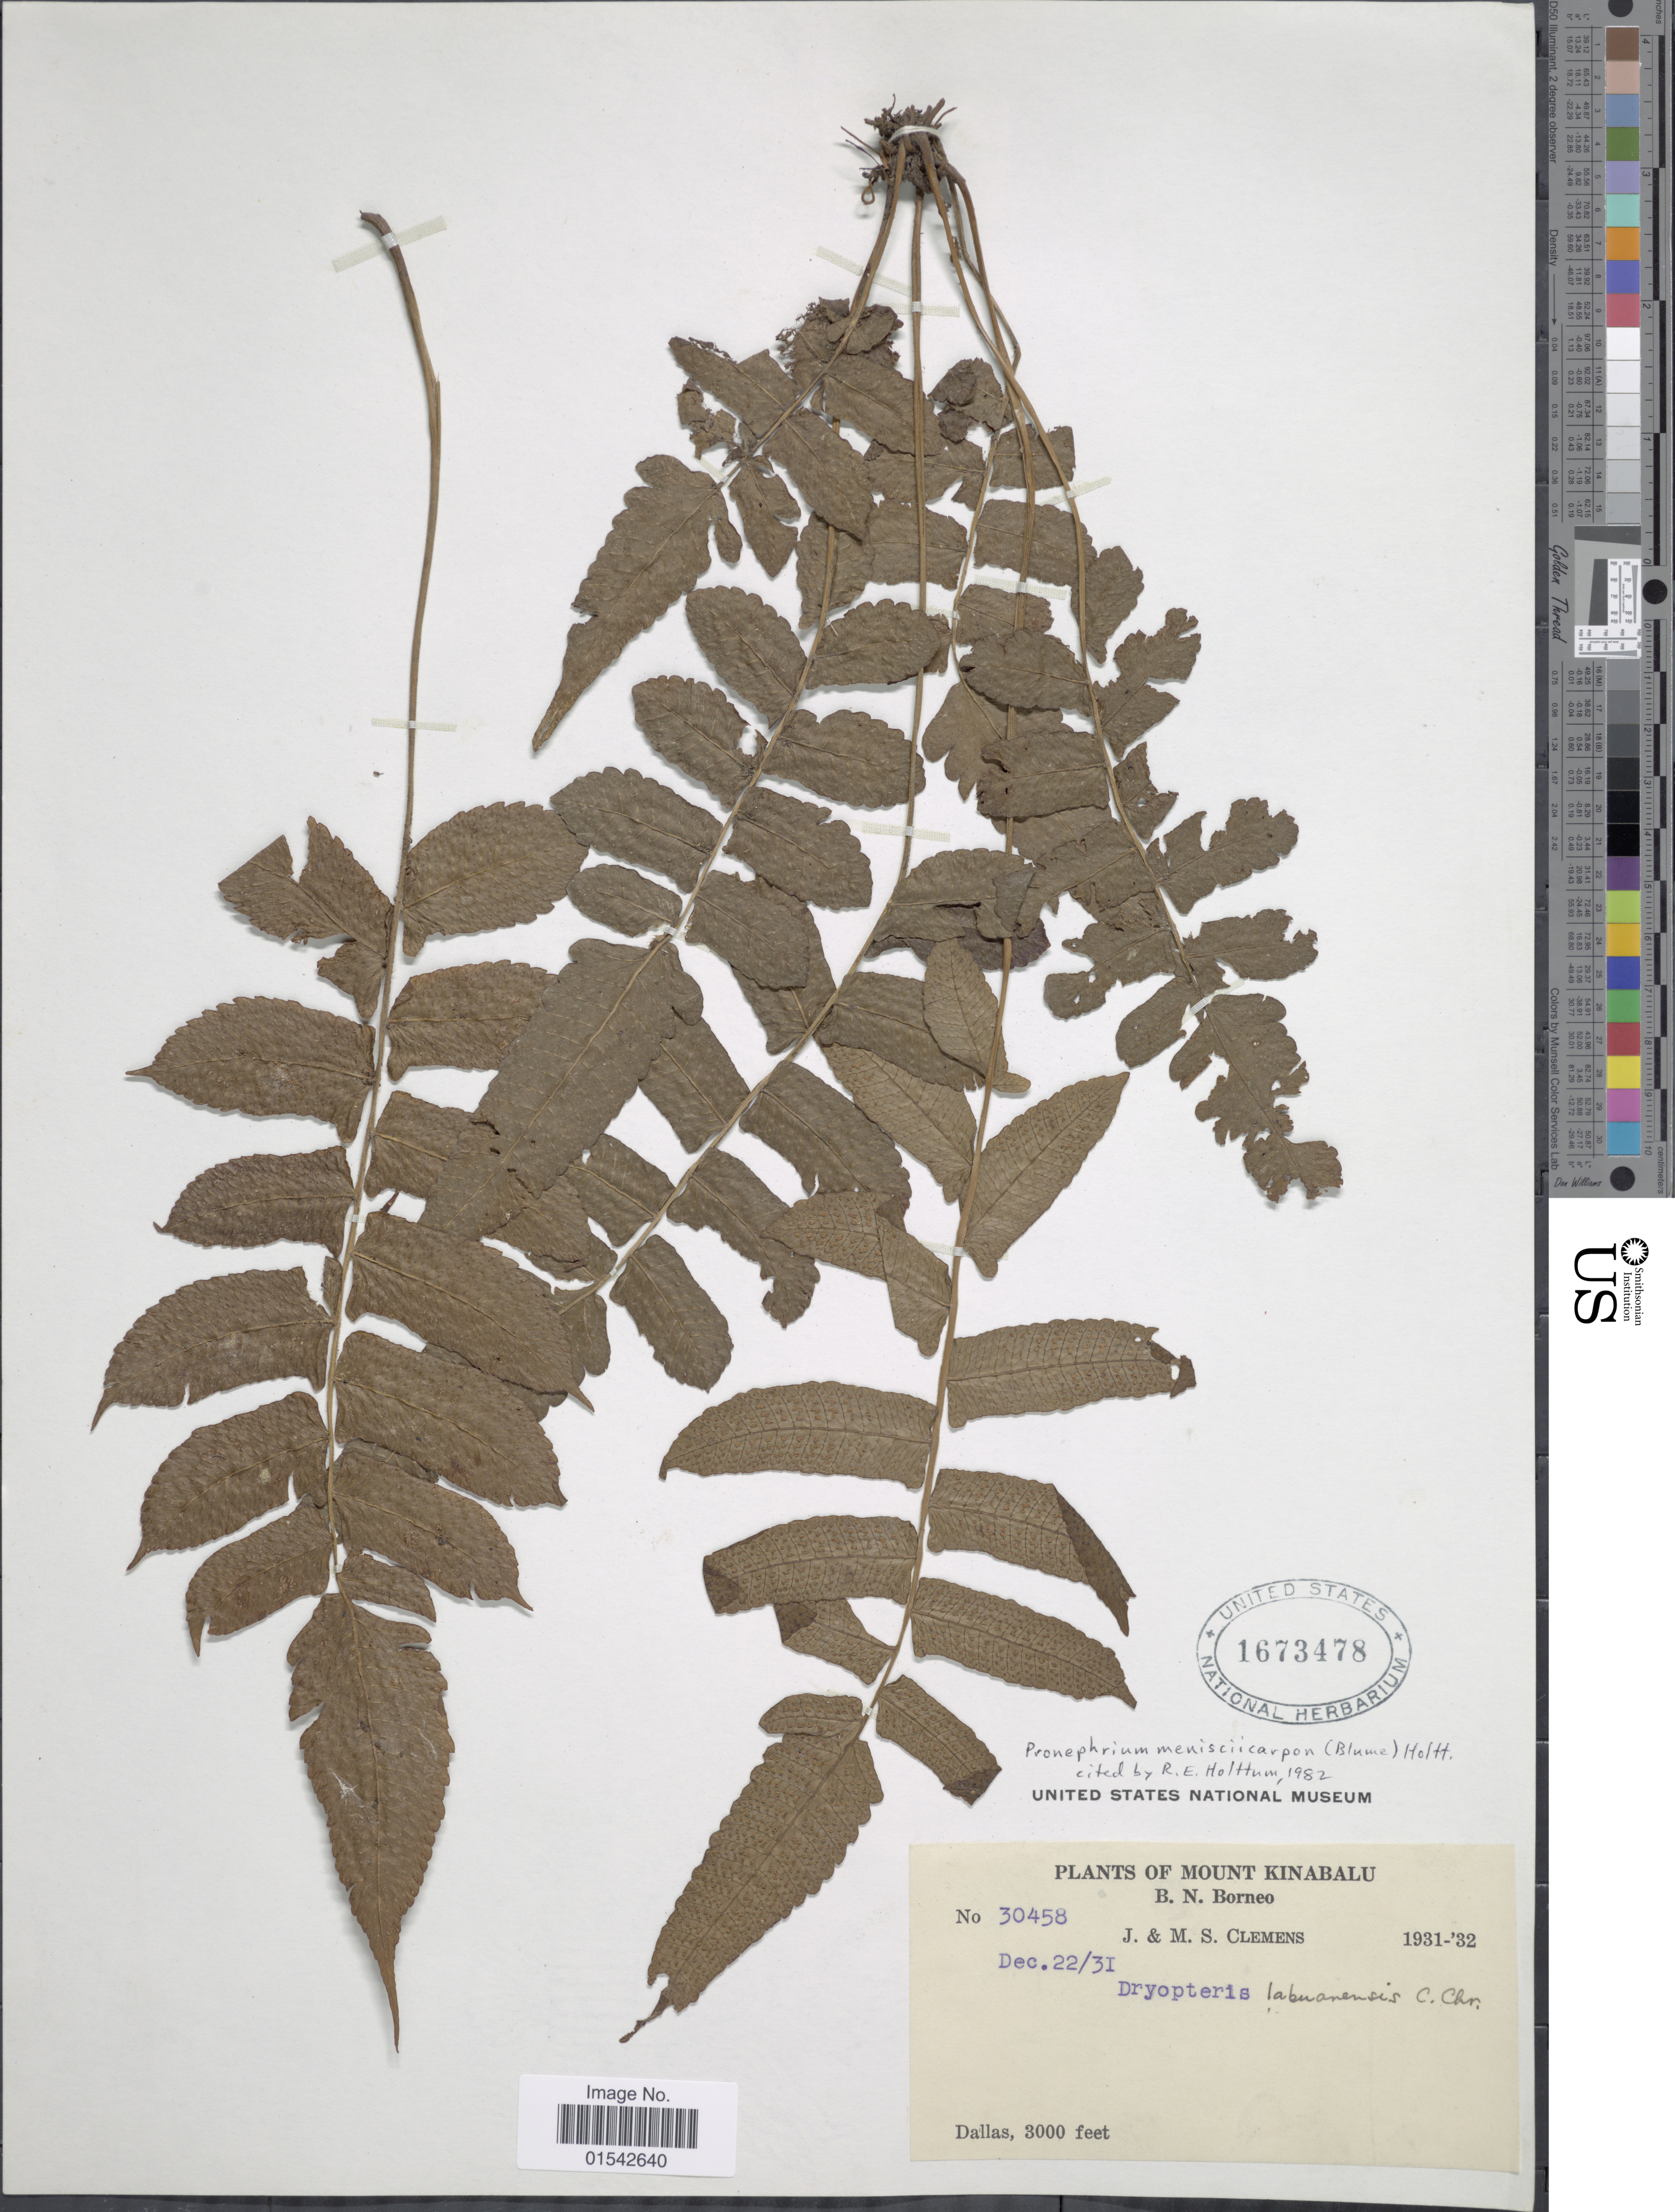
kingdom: Plantae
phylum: Tracheophyta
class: Polypodiopsida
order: Polypodiales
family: Thelypteridaceae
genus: Cyclosorus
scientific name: Cyclosorus menisciicarpus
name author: (Blume) Holttum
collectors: J. Clemens & M. S. Clemens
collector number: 30458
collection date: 1931-12-22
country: Malaysia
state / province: Sabah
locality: Mount Kinabalu, B. N. Borneo, Dallas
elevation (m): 914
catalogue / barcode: US 1673478